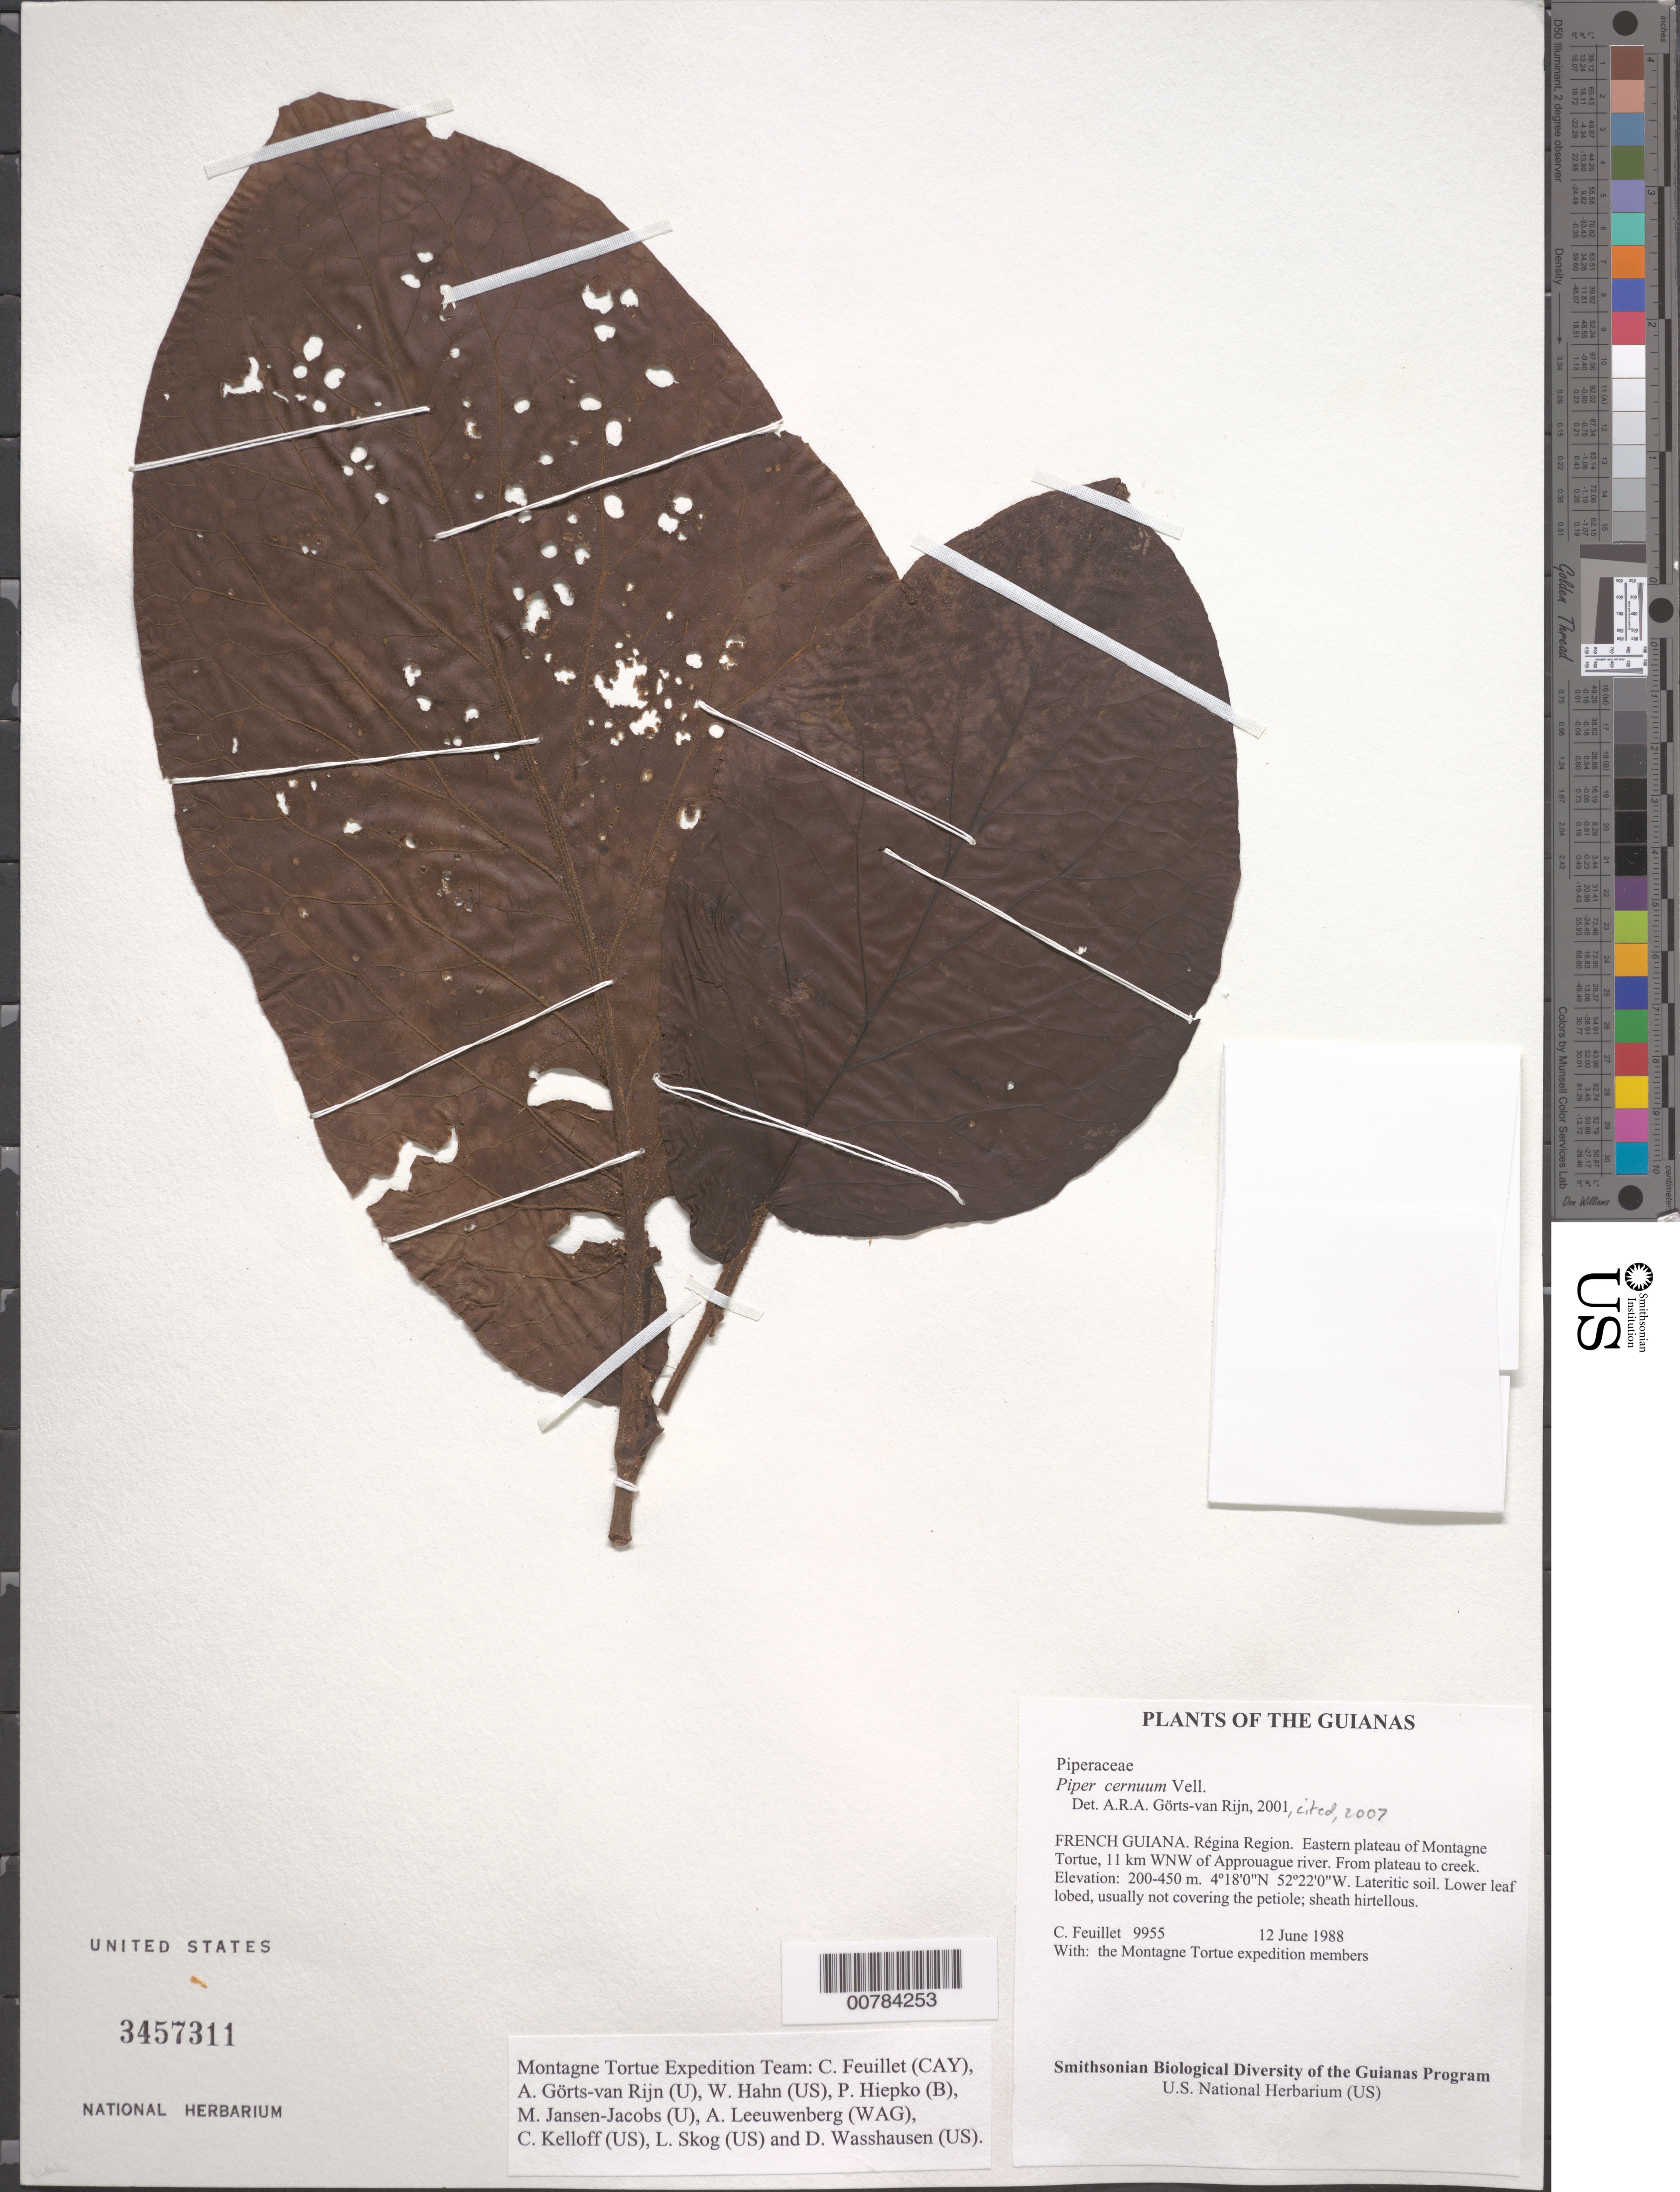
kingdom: Plantae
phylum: Tracheophyta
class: Magnoliopsida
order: Piperales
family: Piperaceae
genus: Piper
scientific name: Piper cernuum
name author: Vell.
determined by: Görts-van Rijn, A. R. A.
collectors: C. Feuillet & Montagne Torte Exped. members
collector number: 9955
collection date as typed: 12 June 1988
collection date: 1988-06-12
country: French Guiana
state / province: Cayenne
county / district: Regina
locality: Eastern plateau of Montagne Tortue, 11 km WNW of Approuague river. From plateau to creek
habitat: Lateritic soil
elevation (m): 200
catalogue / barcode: US 3457311